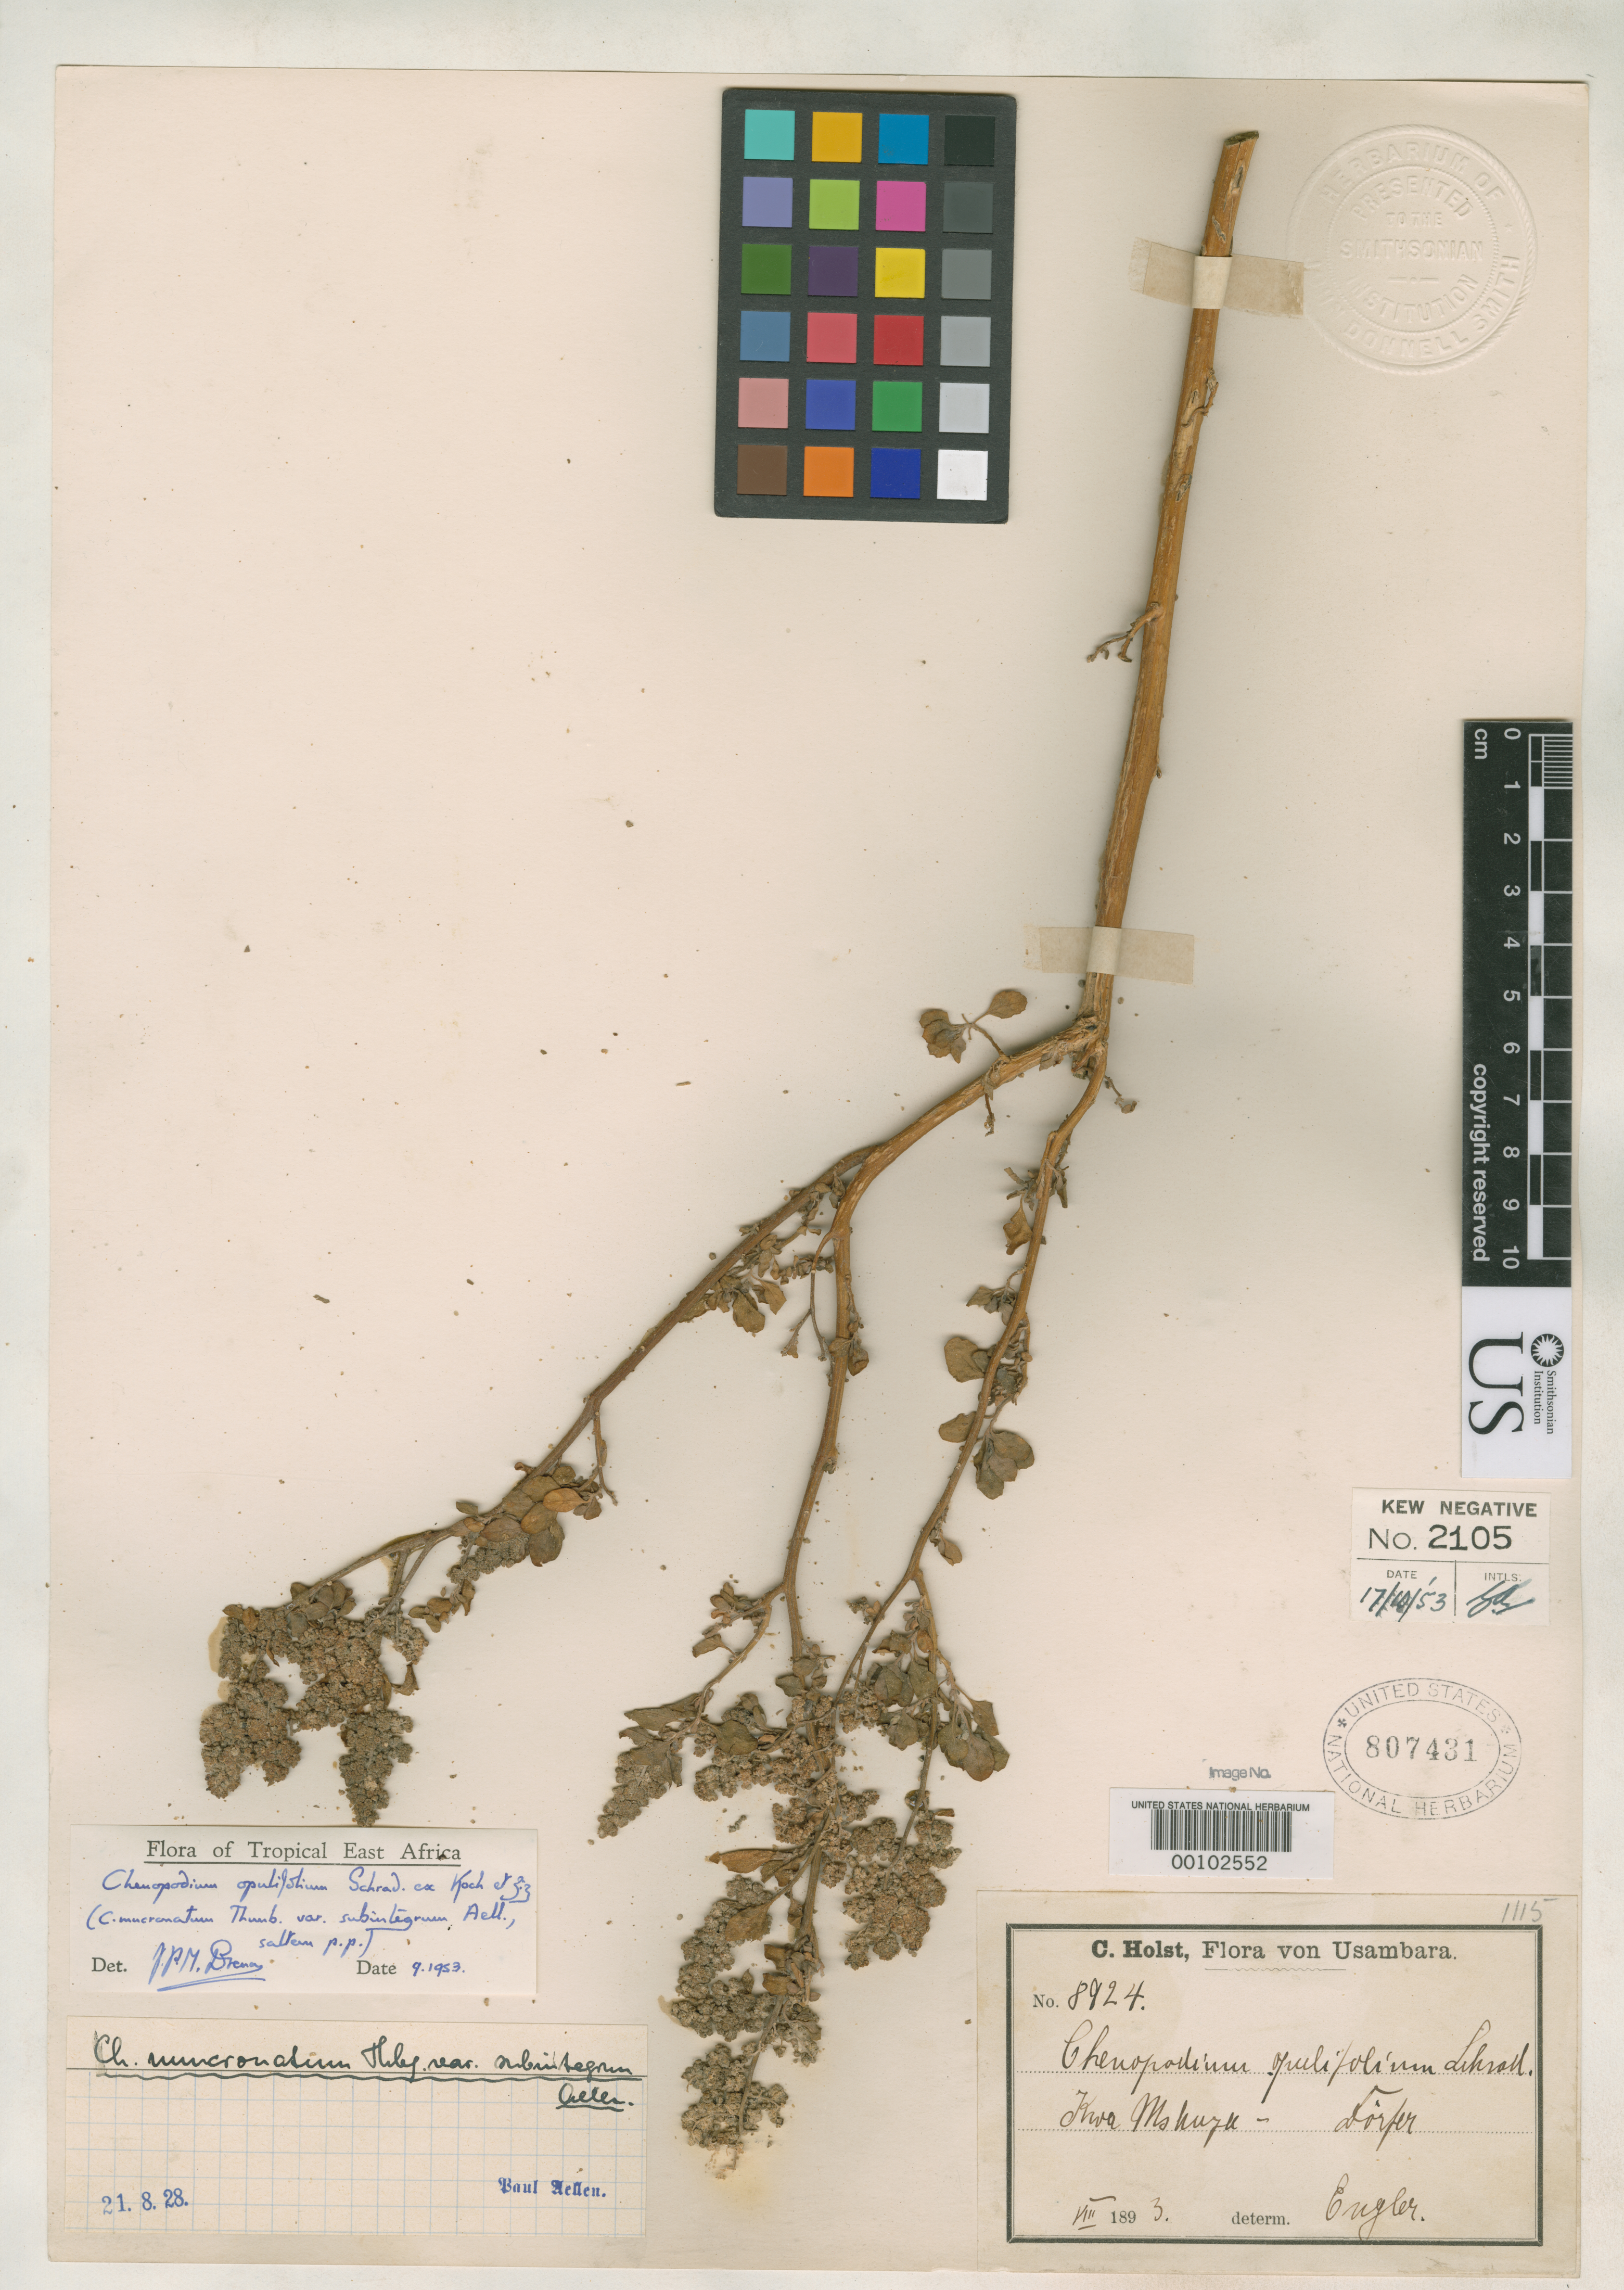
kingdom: Plantae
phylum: Tracheophyta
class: Magnoliopsida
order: Caryophyllales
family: Amaranthaceae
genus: Chenopodium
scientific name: Chenopodium mucronatum var. subintegrum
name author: Aellen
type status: Syntype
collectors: C. H. Holst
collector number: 8924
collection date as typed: Aug 1893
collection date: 1893-08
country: Tanzania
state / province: Tanga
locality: Usambara.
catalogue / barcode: US 807431